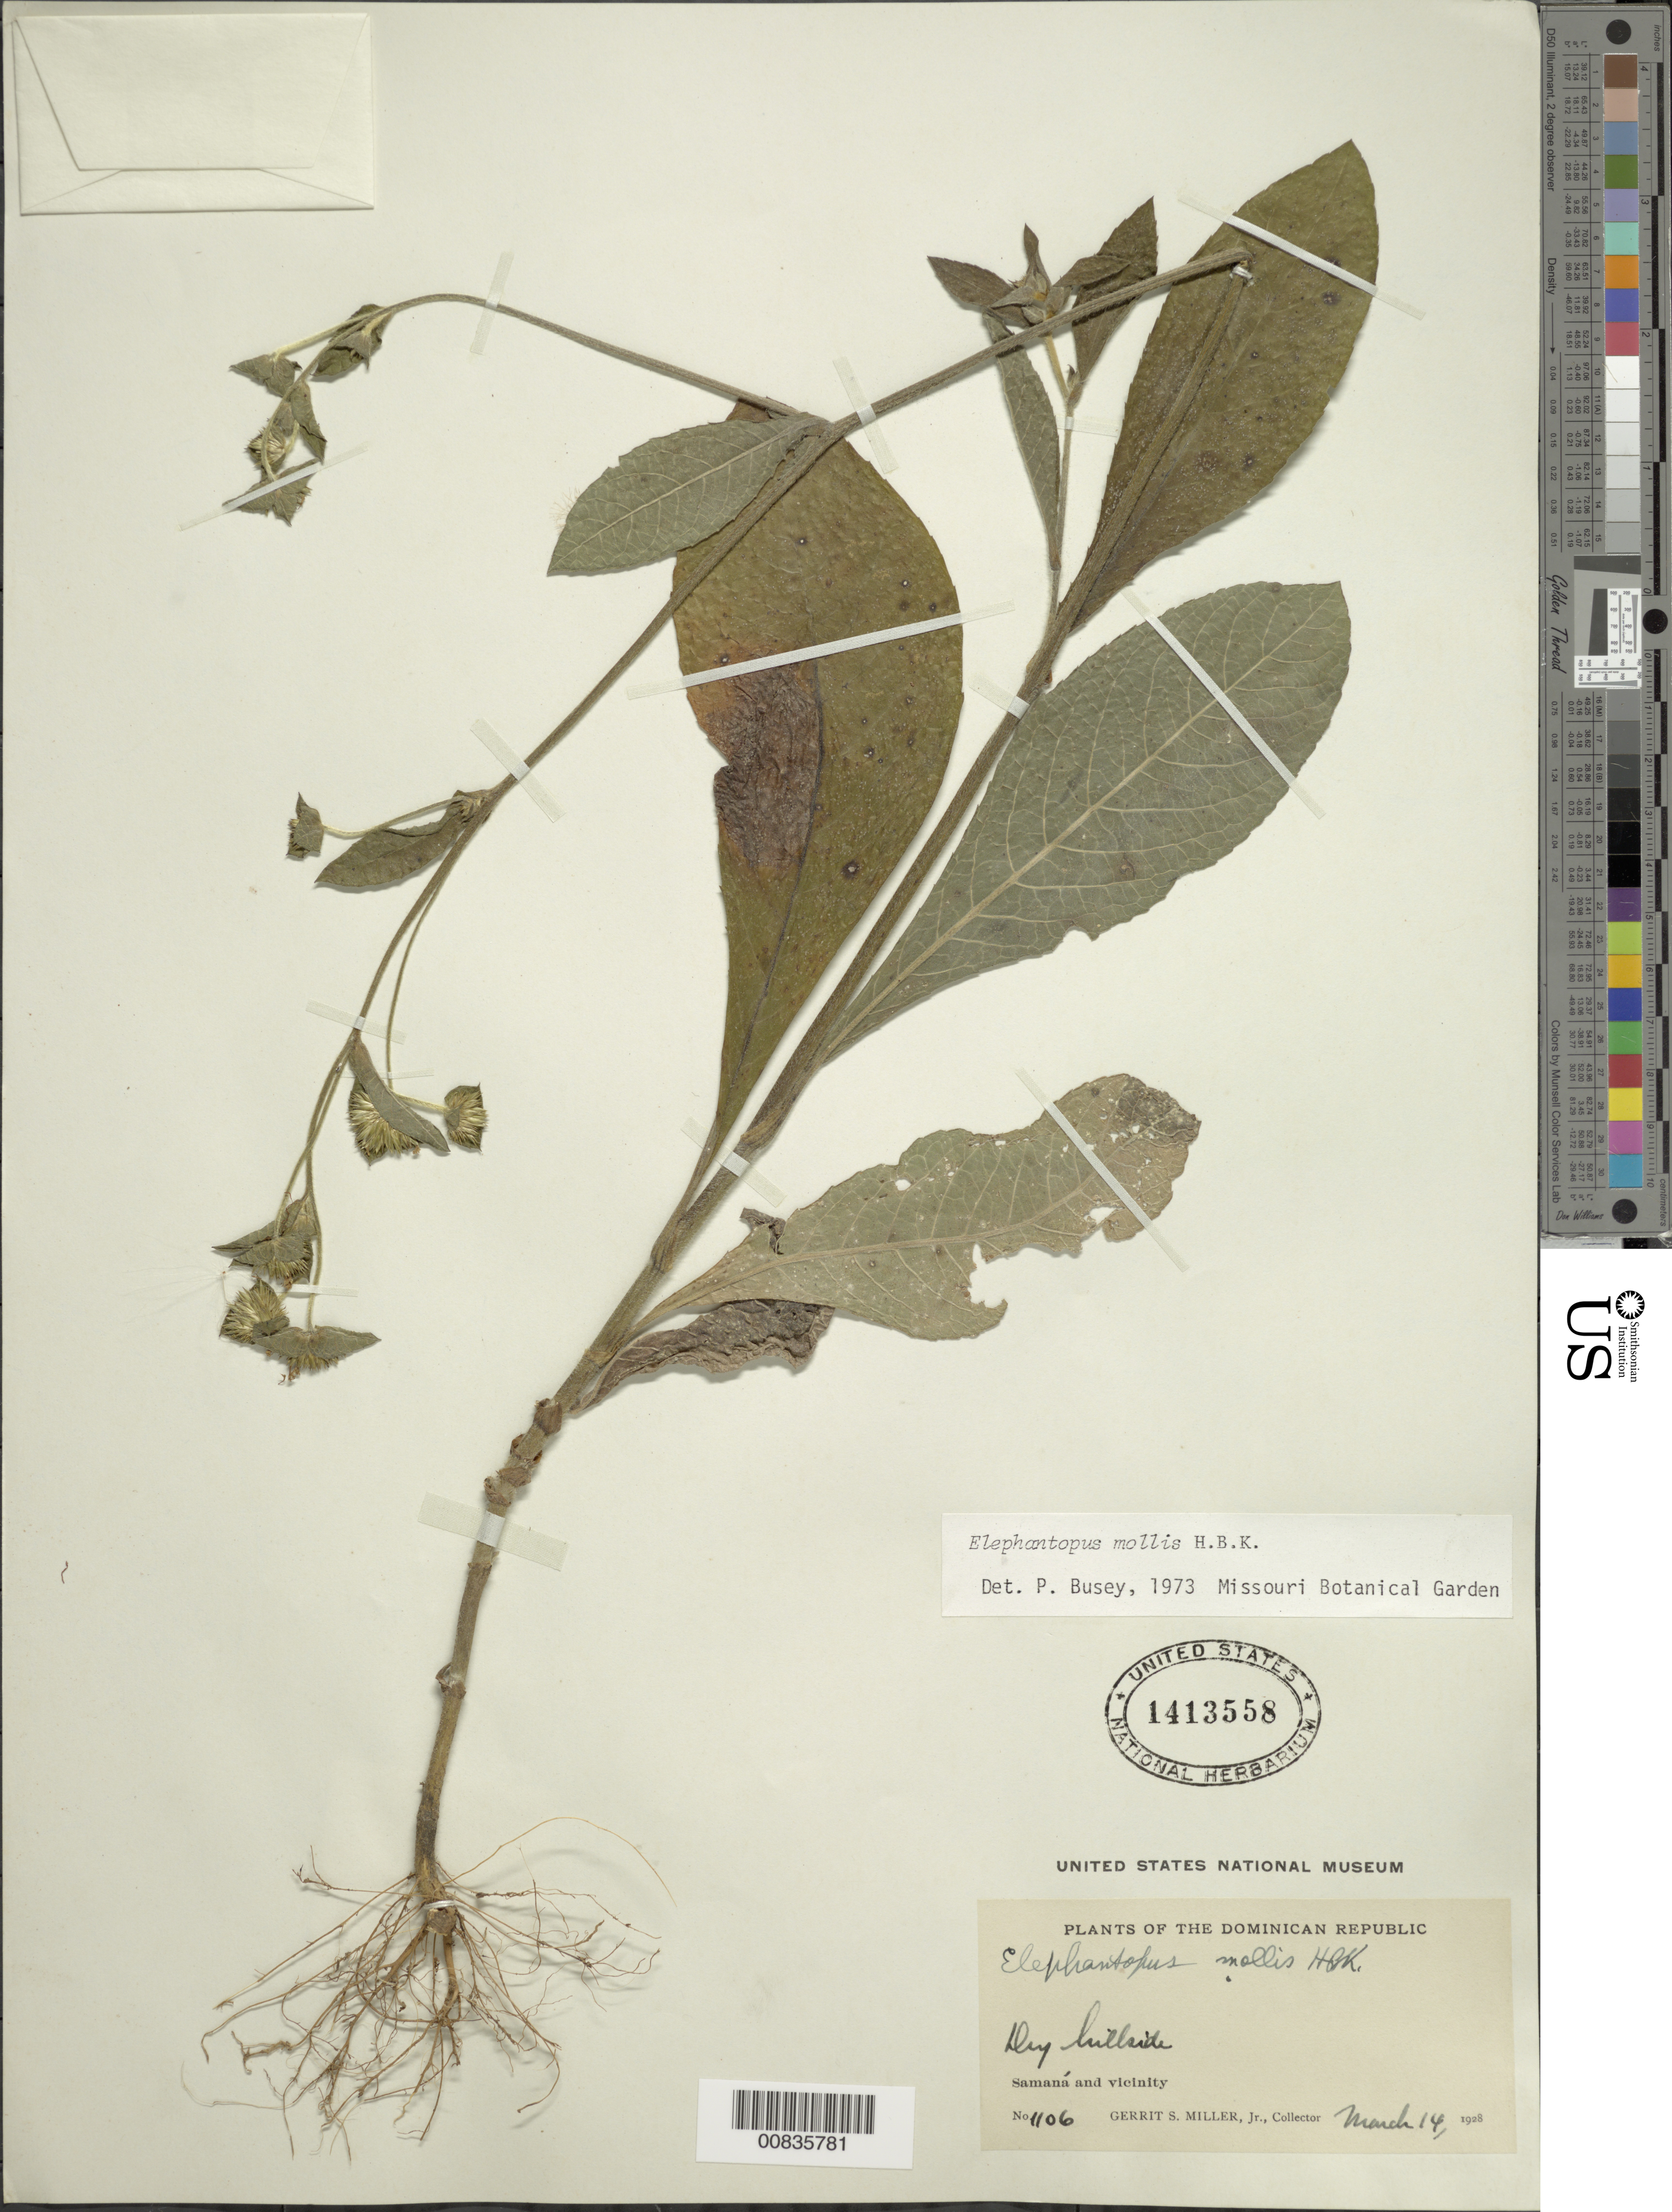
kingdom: Plantae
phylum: Tracheophyta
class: Magnoliopsida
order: Asterales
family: Asteraceae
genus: Elephantopus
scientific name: Elephantopus mollis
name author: Kunth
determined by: Busey, P.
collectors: G. S. Miller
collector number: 1106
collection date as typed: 14 Mar 1928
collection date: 1928-03-14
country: Dominican Republic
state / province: Samana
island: Hispaniola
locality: Samaná and vicinity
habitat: Dry hillside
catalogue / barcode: US 1413558